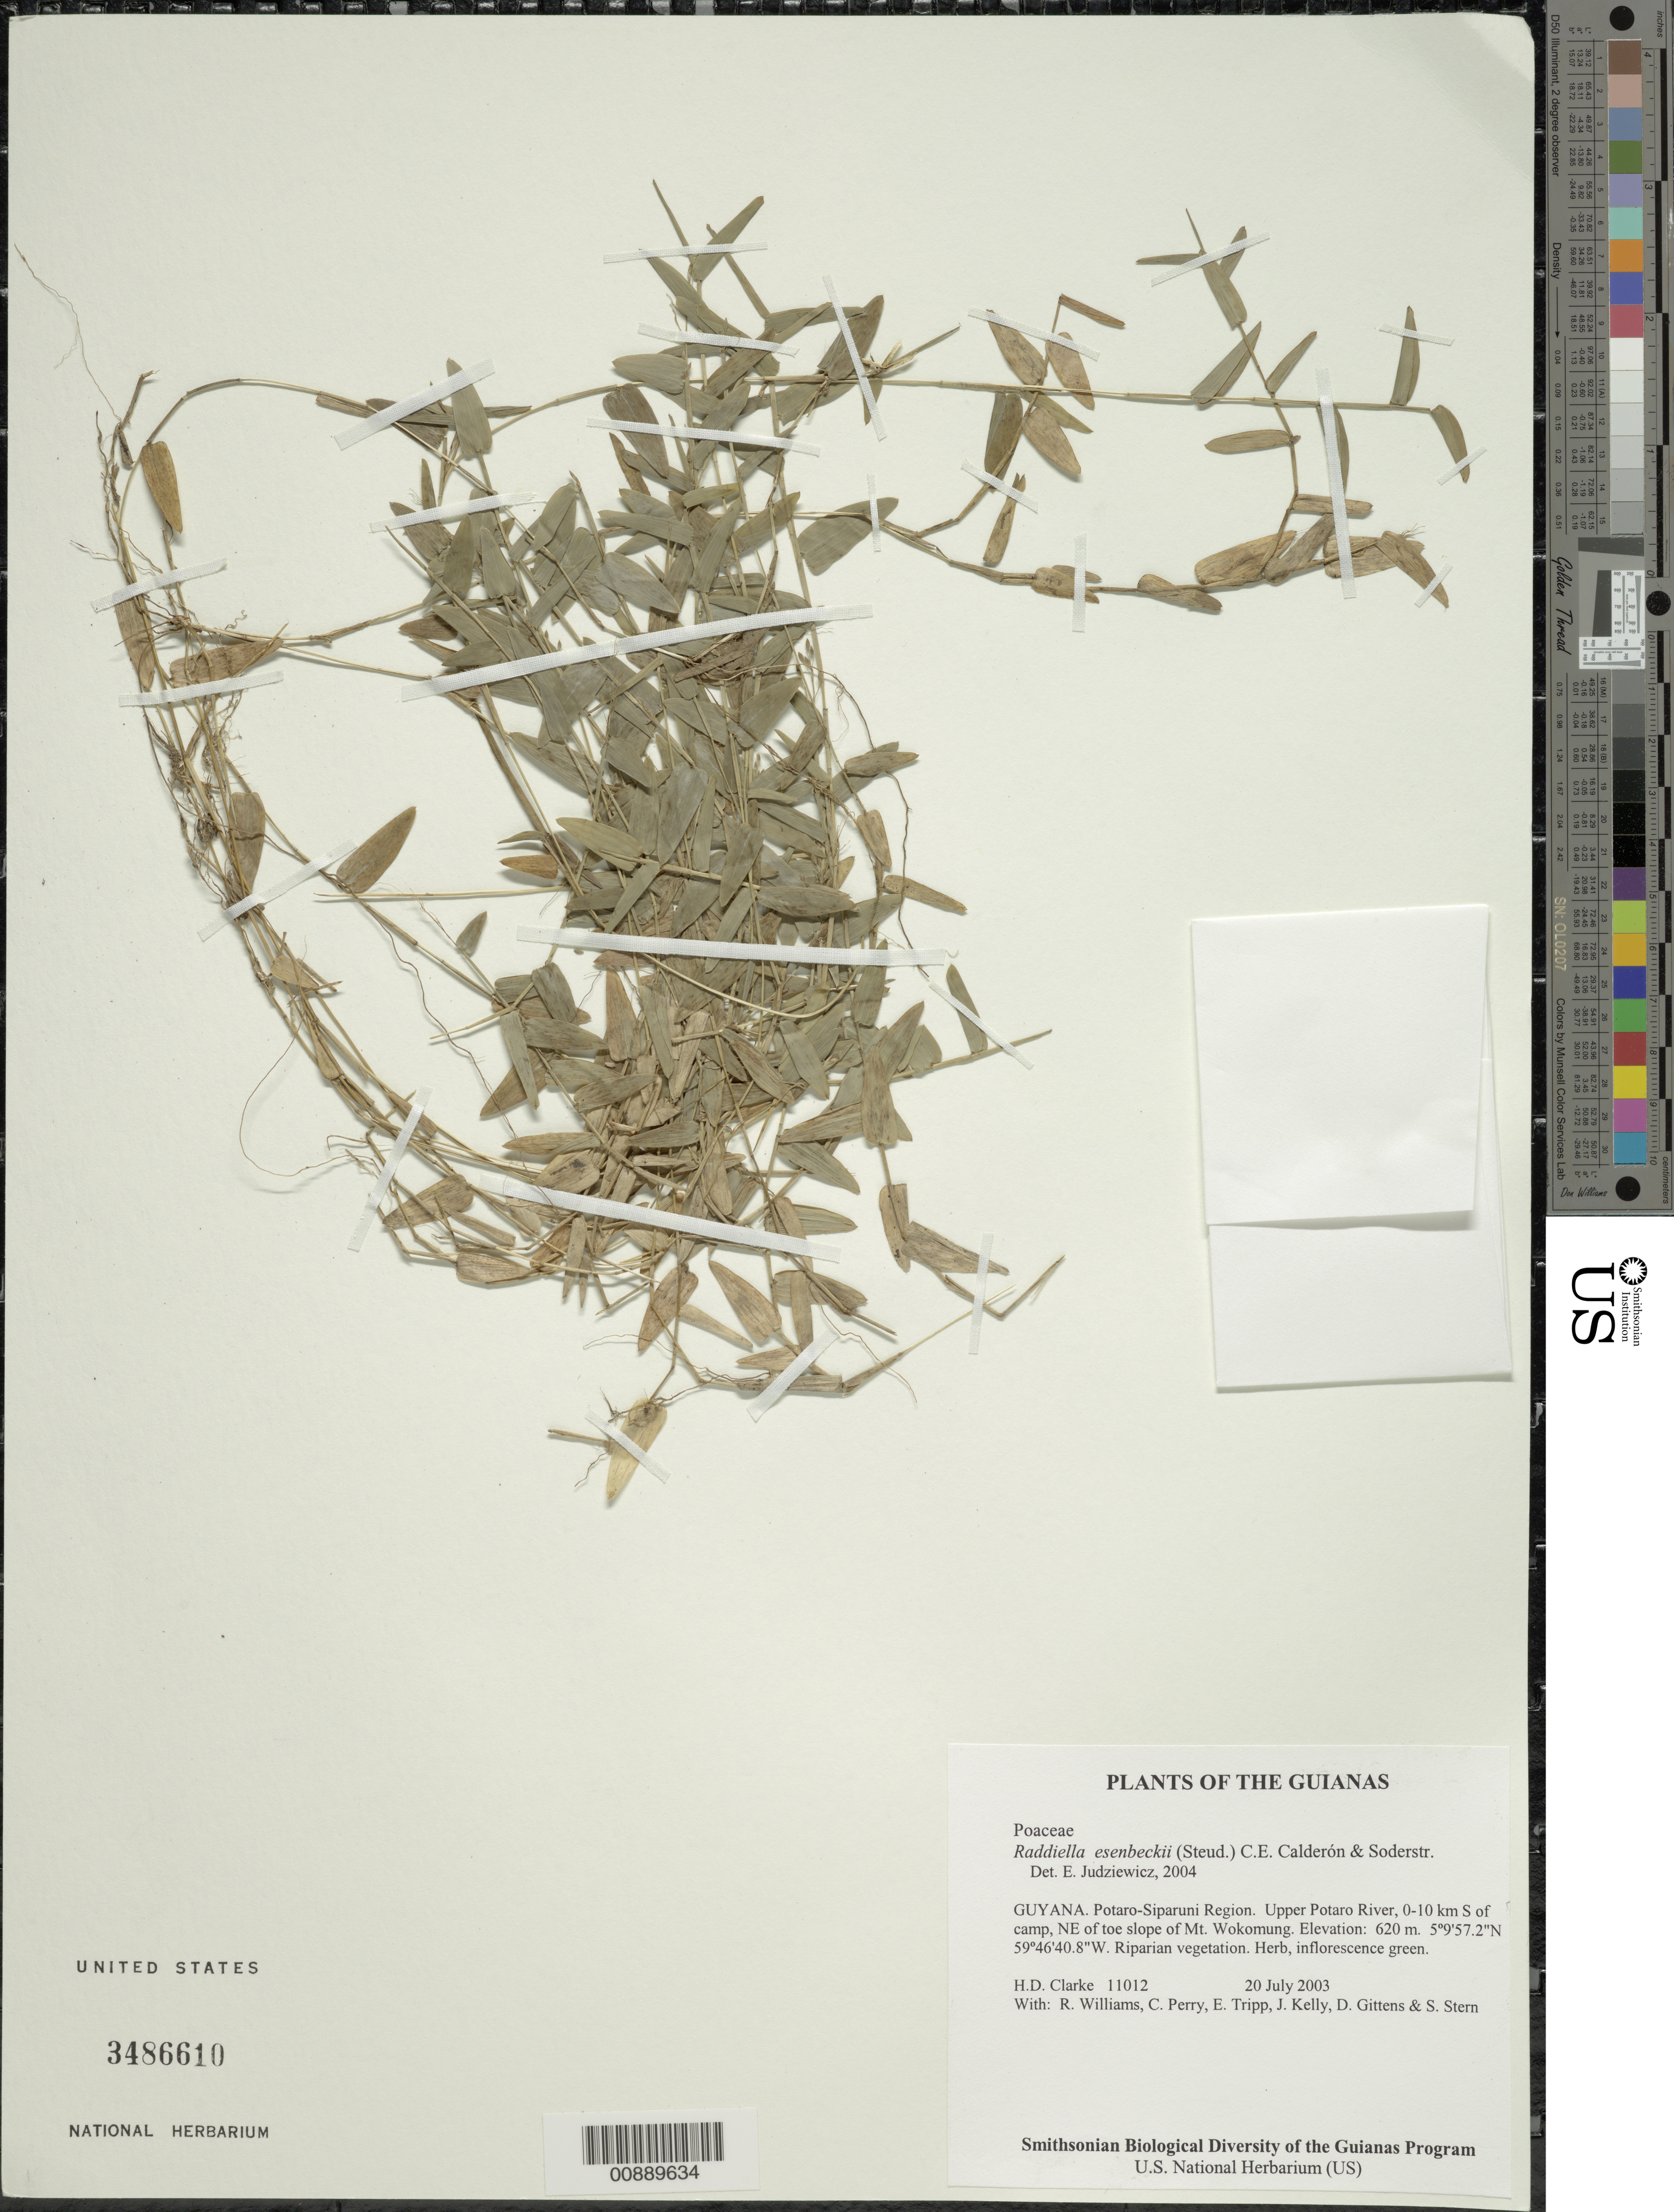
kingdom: Plantae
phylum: Tracheophyta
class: Liliopsida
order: Poales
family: Poaceae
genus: Raddiella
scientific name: Raddiella esenbeckii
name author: (Steud.) C. E. Calderón & Soderstr.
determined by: Judziewicz, E. J.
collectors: H. D. Clarke, R. Williams, C. Perry, E. Tripp, J. Kelly, D. Gittens & S. R. Stern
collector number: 11012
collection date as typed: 20 July 2003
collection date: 2003-07-20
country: Guyana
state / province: Potaro-Siparuni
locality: Upper Potaro River, 0-10 km S of camp, NE of toe slope of Mt. Wokomung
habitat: Riparian vegetation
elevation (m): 620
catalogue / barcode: US 3486610